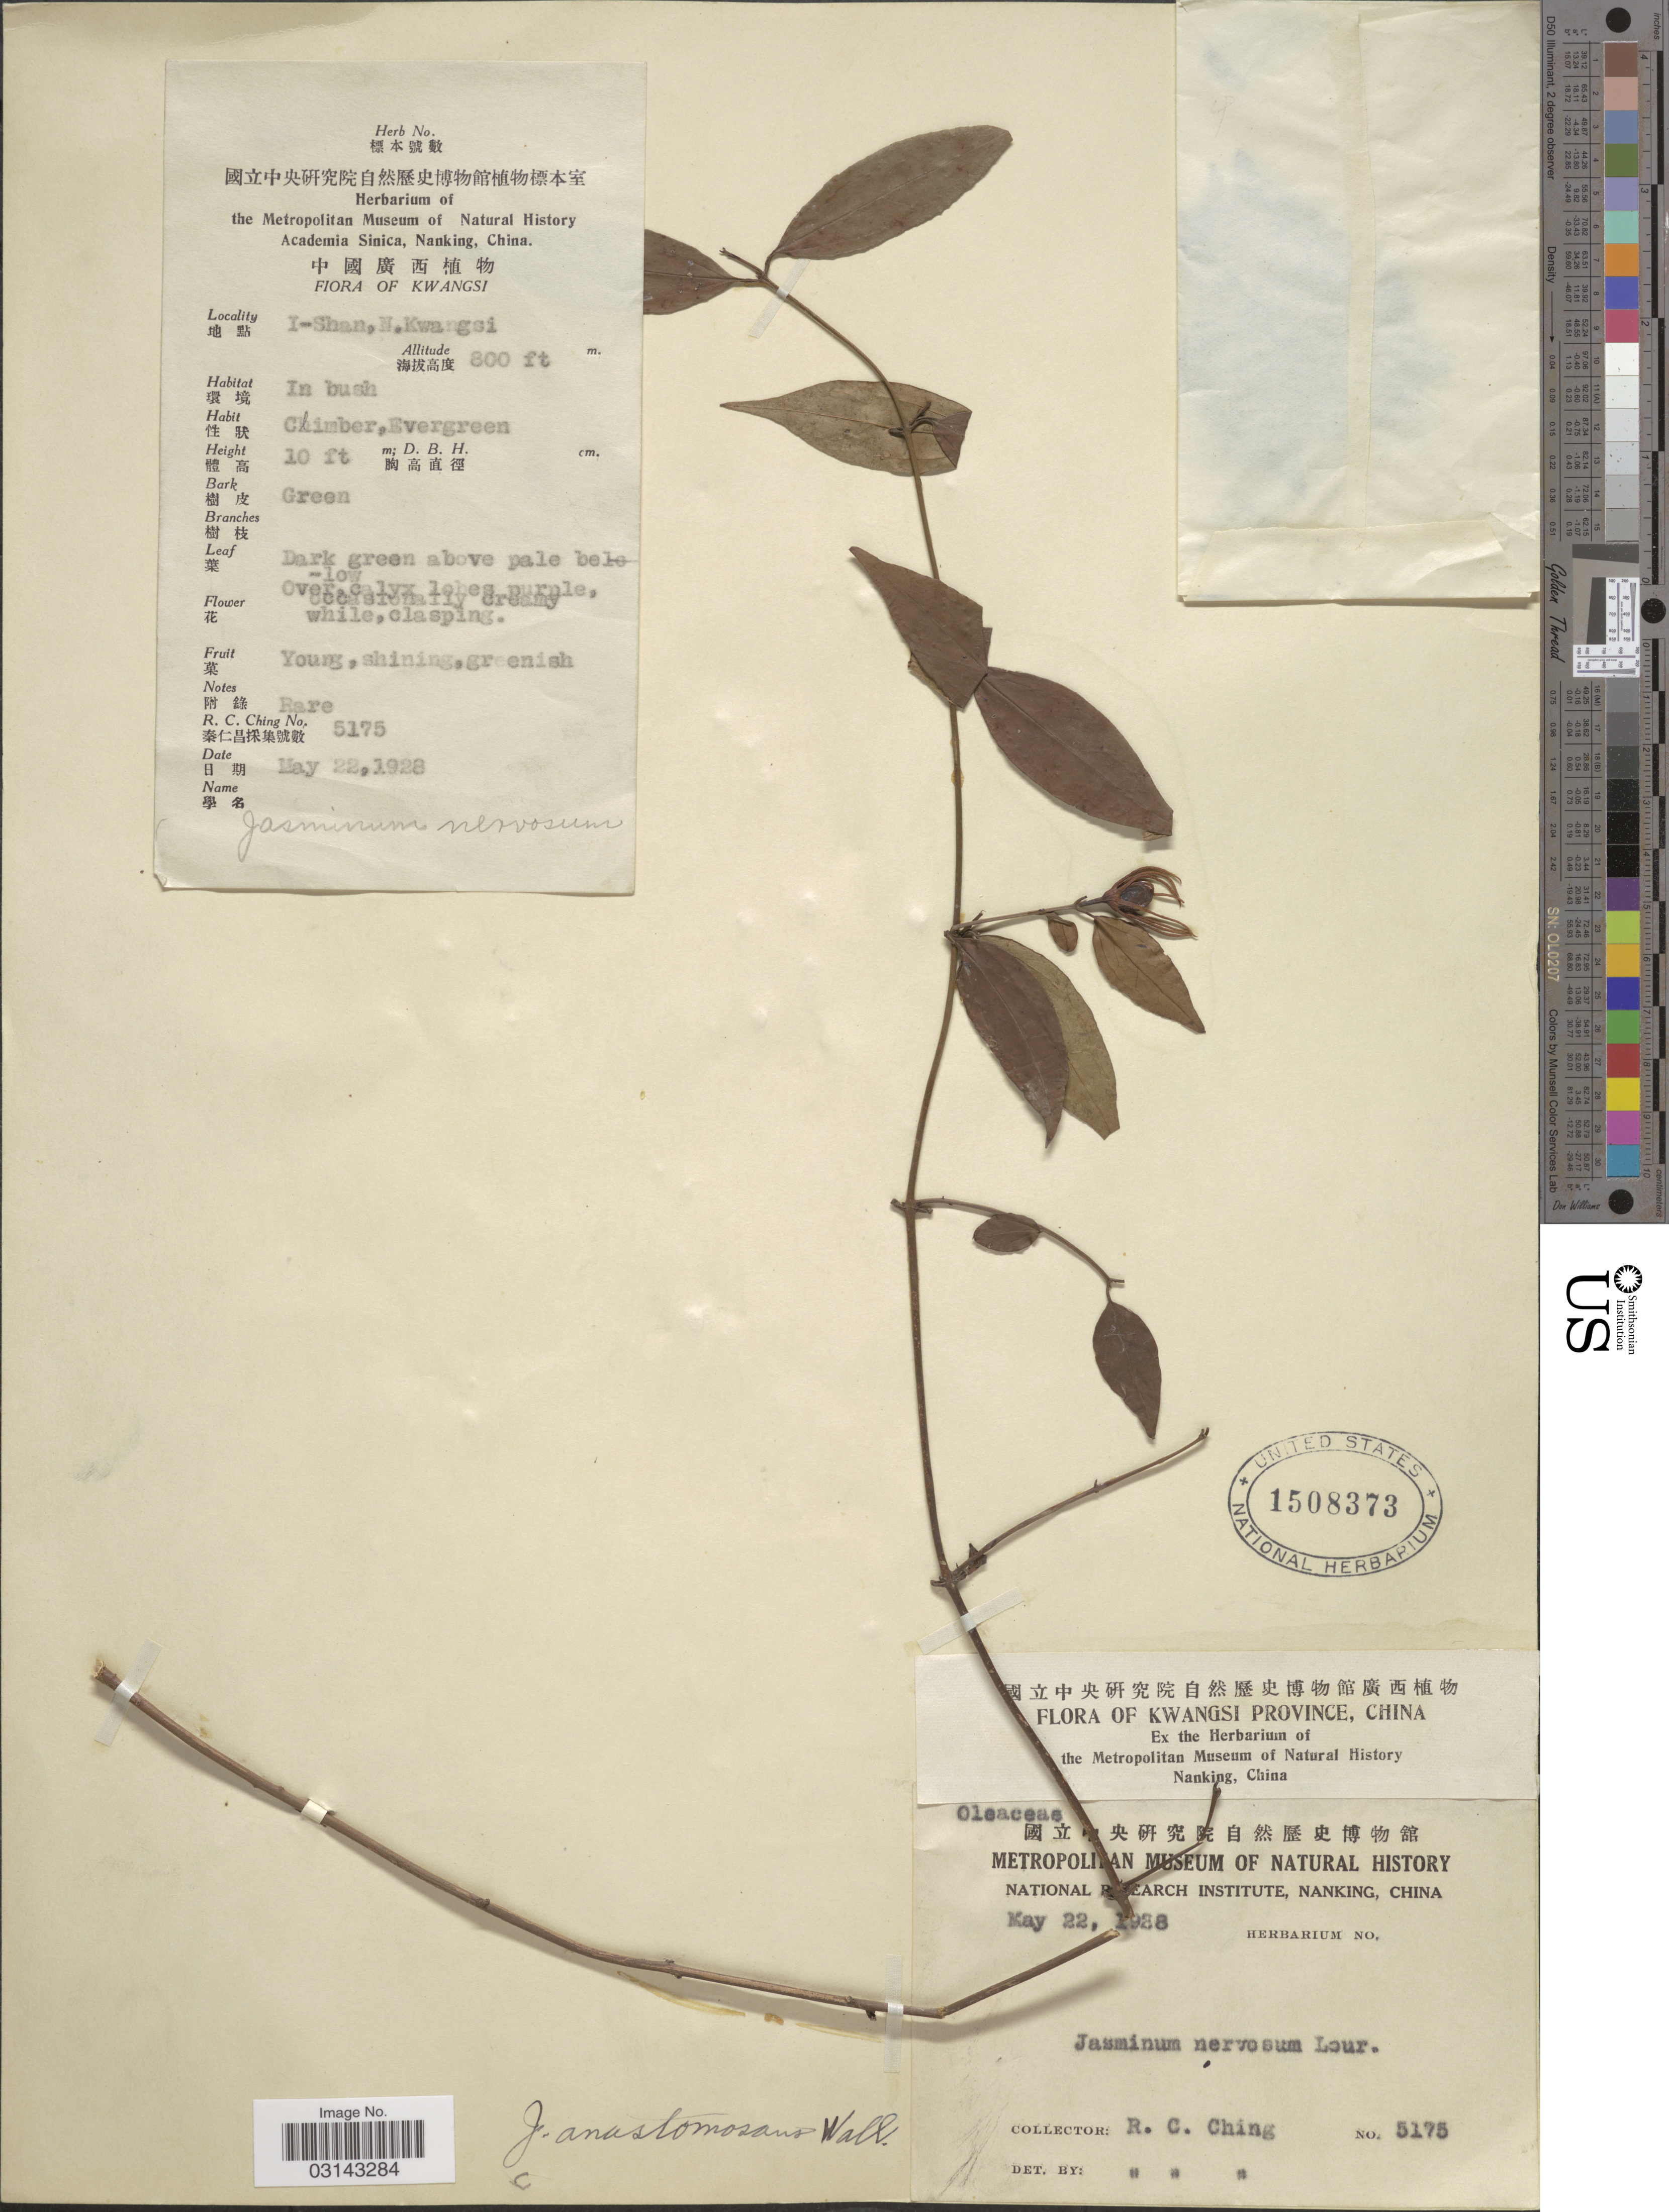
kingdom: Plantae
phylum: Tracheophyta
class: Magnoliopsida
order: Lamiales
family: Oleaceae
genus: Jasminum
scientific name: Jasminum anastomosans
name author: Wall. & A. DC.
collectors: R. C. Ching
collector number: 5175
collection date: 1928-05-22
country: China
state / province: Guangxi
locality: I-Shan, N. Kwangsi.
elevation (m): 244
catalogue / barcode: US 1508373